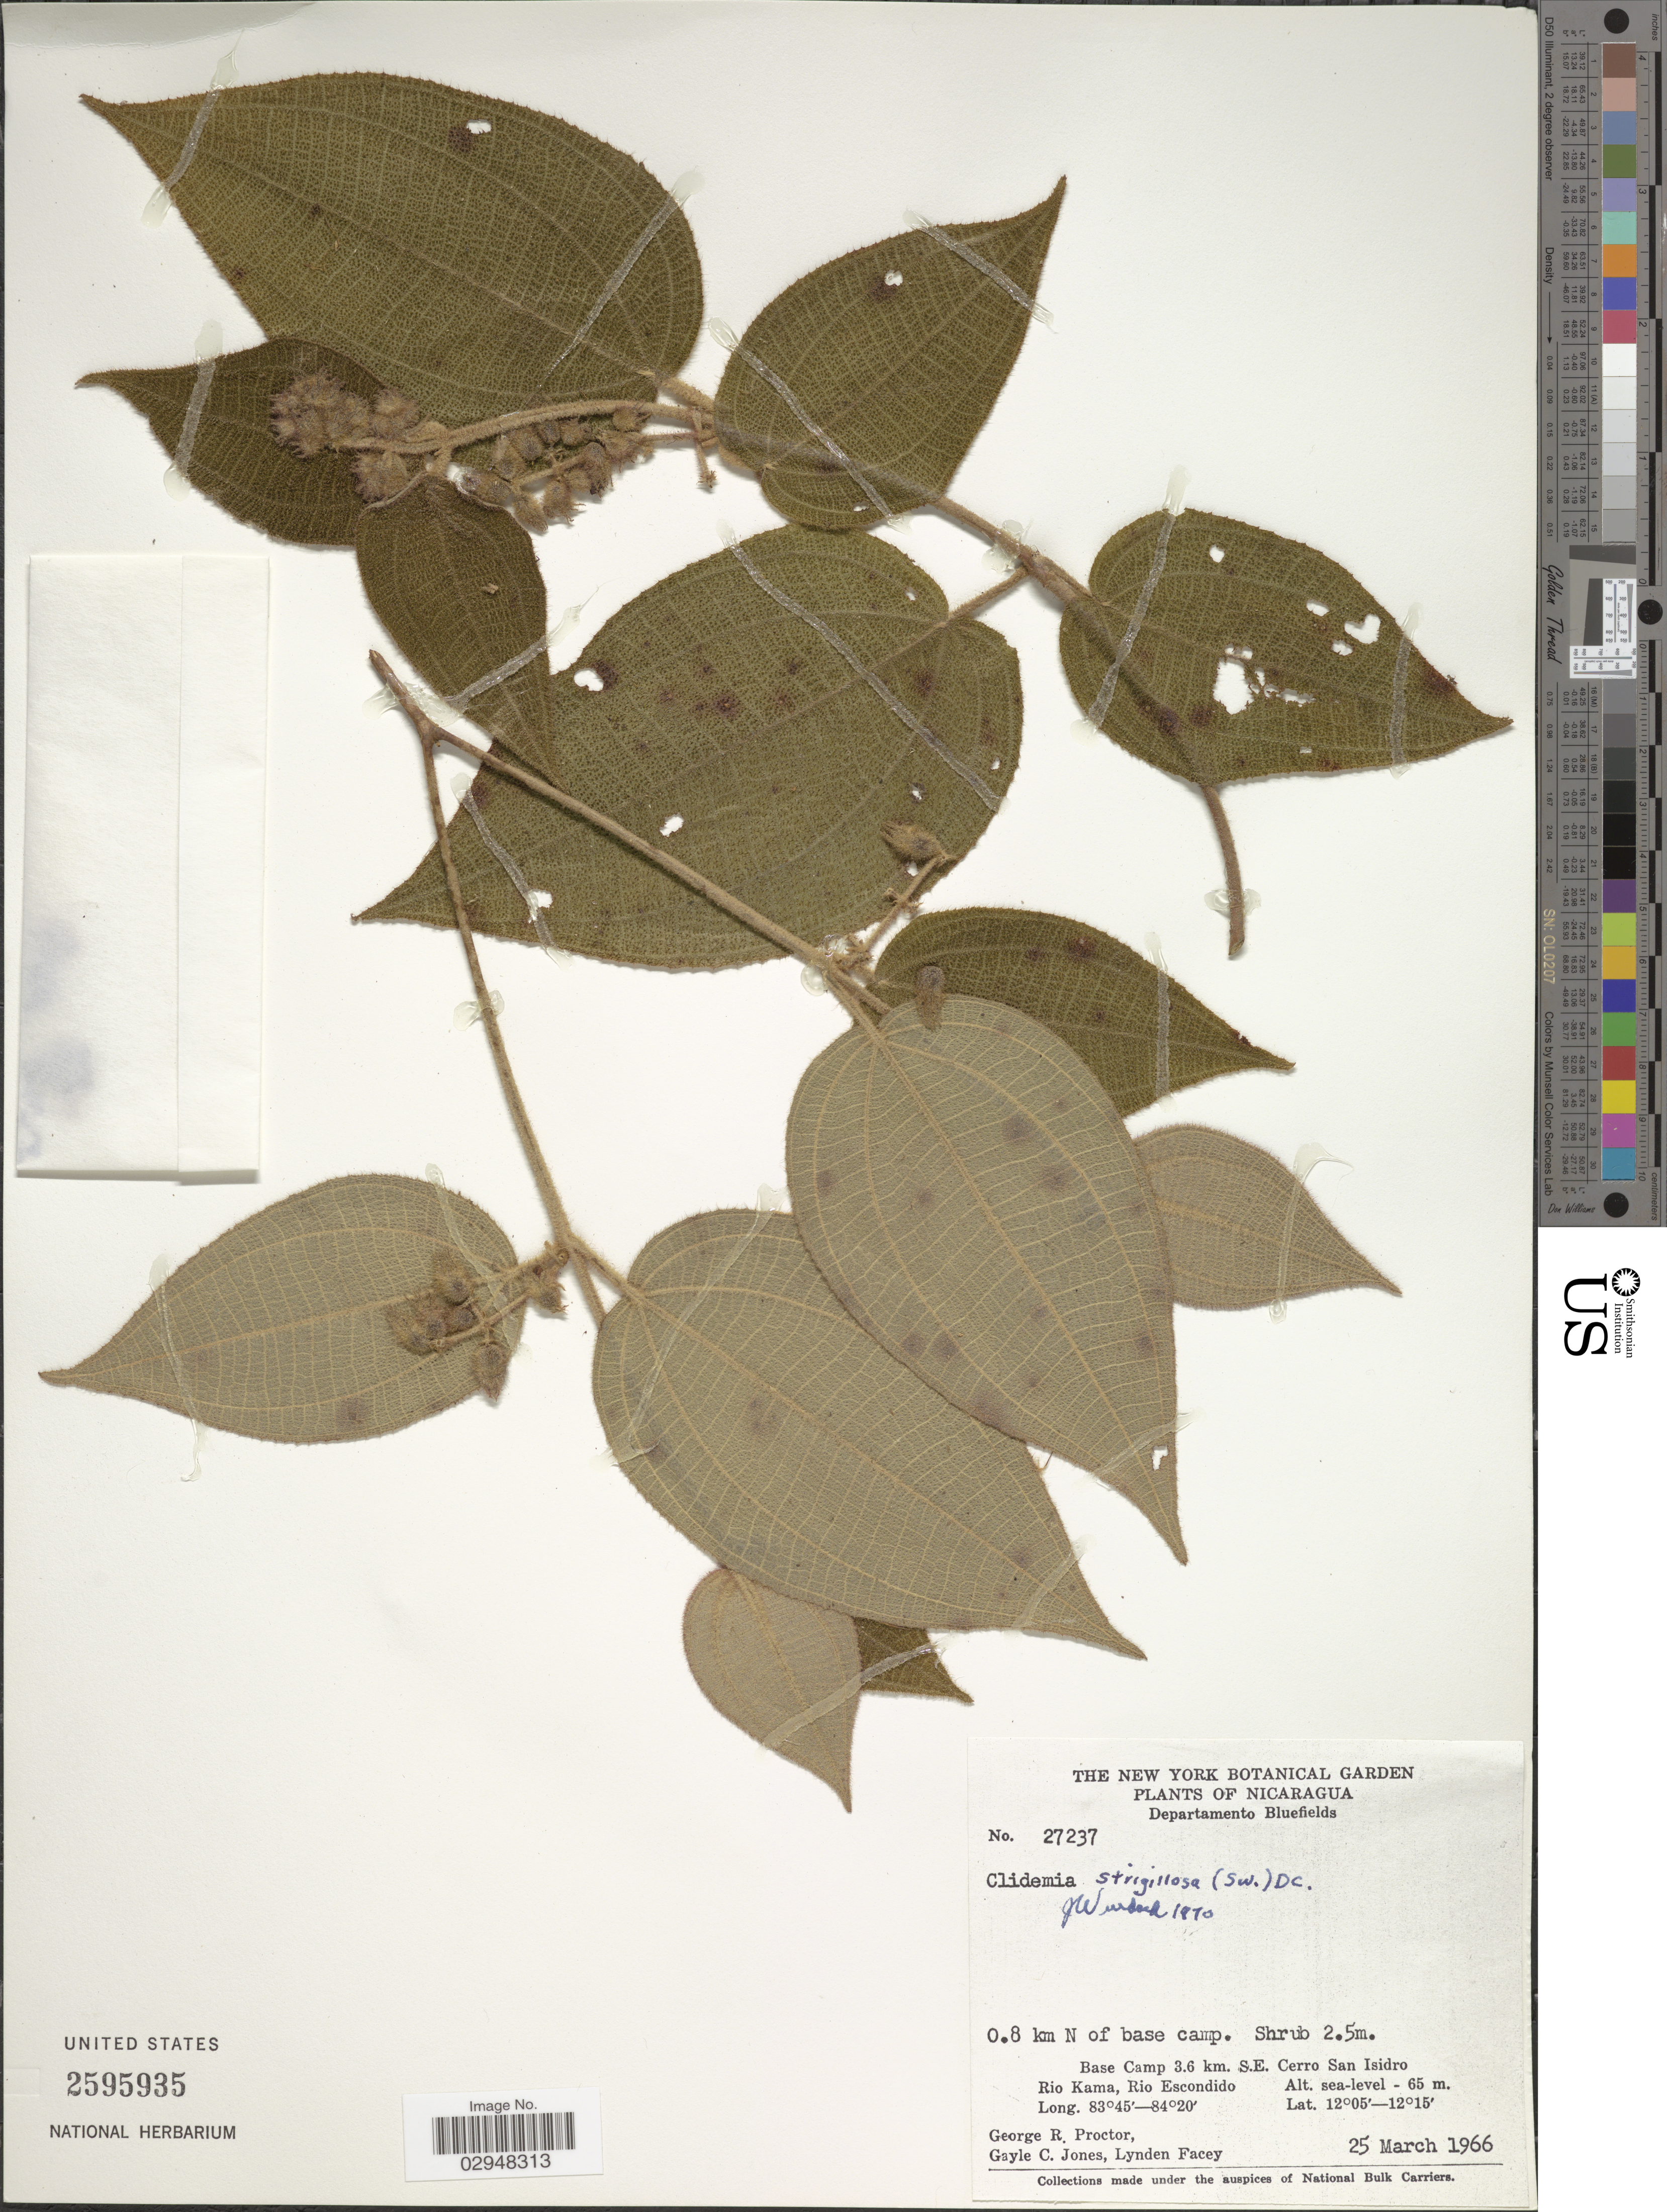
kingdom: Plantae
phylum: Tracheophyta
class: Magnoliopsida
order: Myrtales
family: Melastomataceae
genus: Clidemia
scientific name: Clidemia strigillosa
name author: (Sw.) DC.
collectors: G. R. Proctor, G. C. Jones & L. Facey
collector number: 27237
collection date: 1966-03-25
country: Nicaragua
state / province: Atlantico Sur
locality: Departamento Bluefields, 0.8 km N of base camp, Base Camp 3.6 km. S.E. Cerro San Isidro, Rio Kama, Rio Escondido.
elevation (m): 0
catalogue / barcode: US 2595935